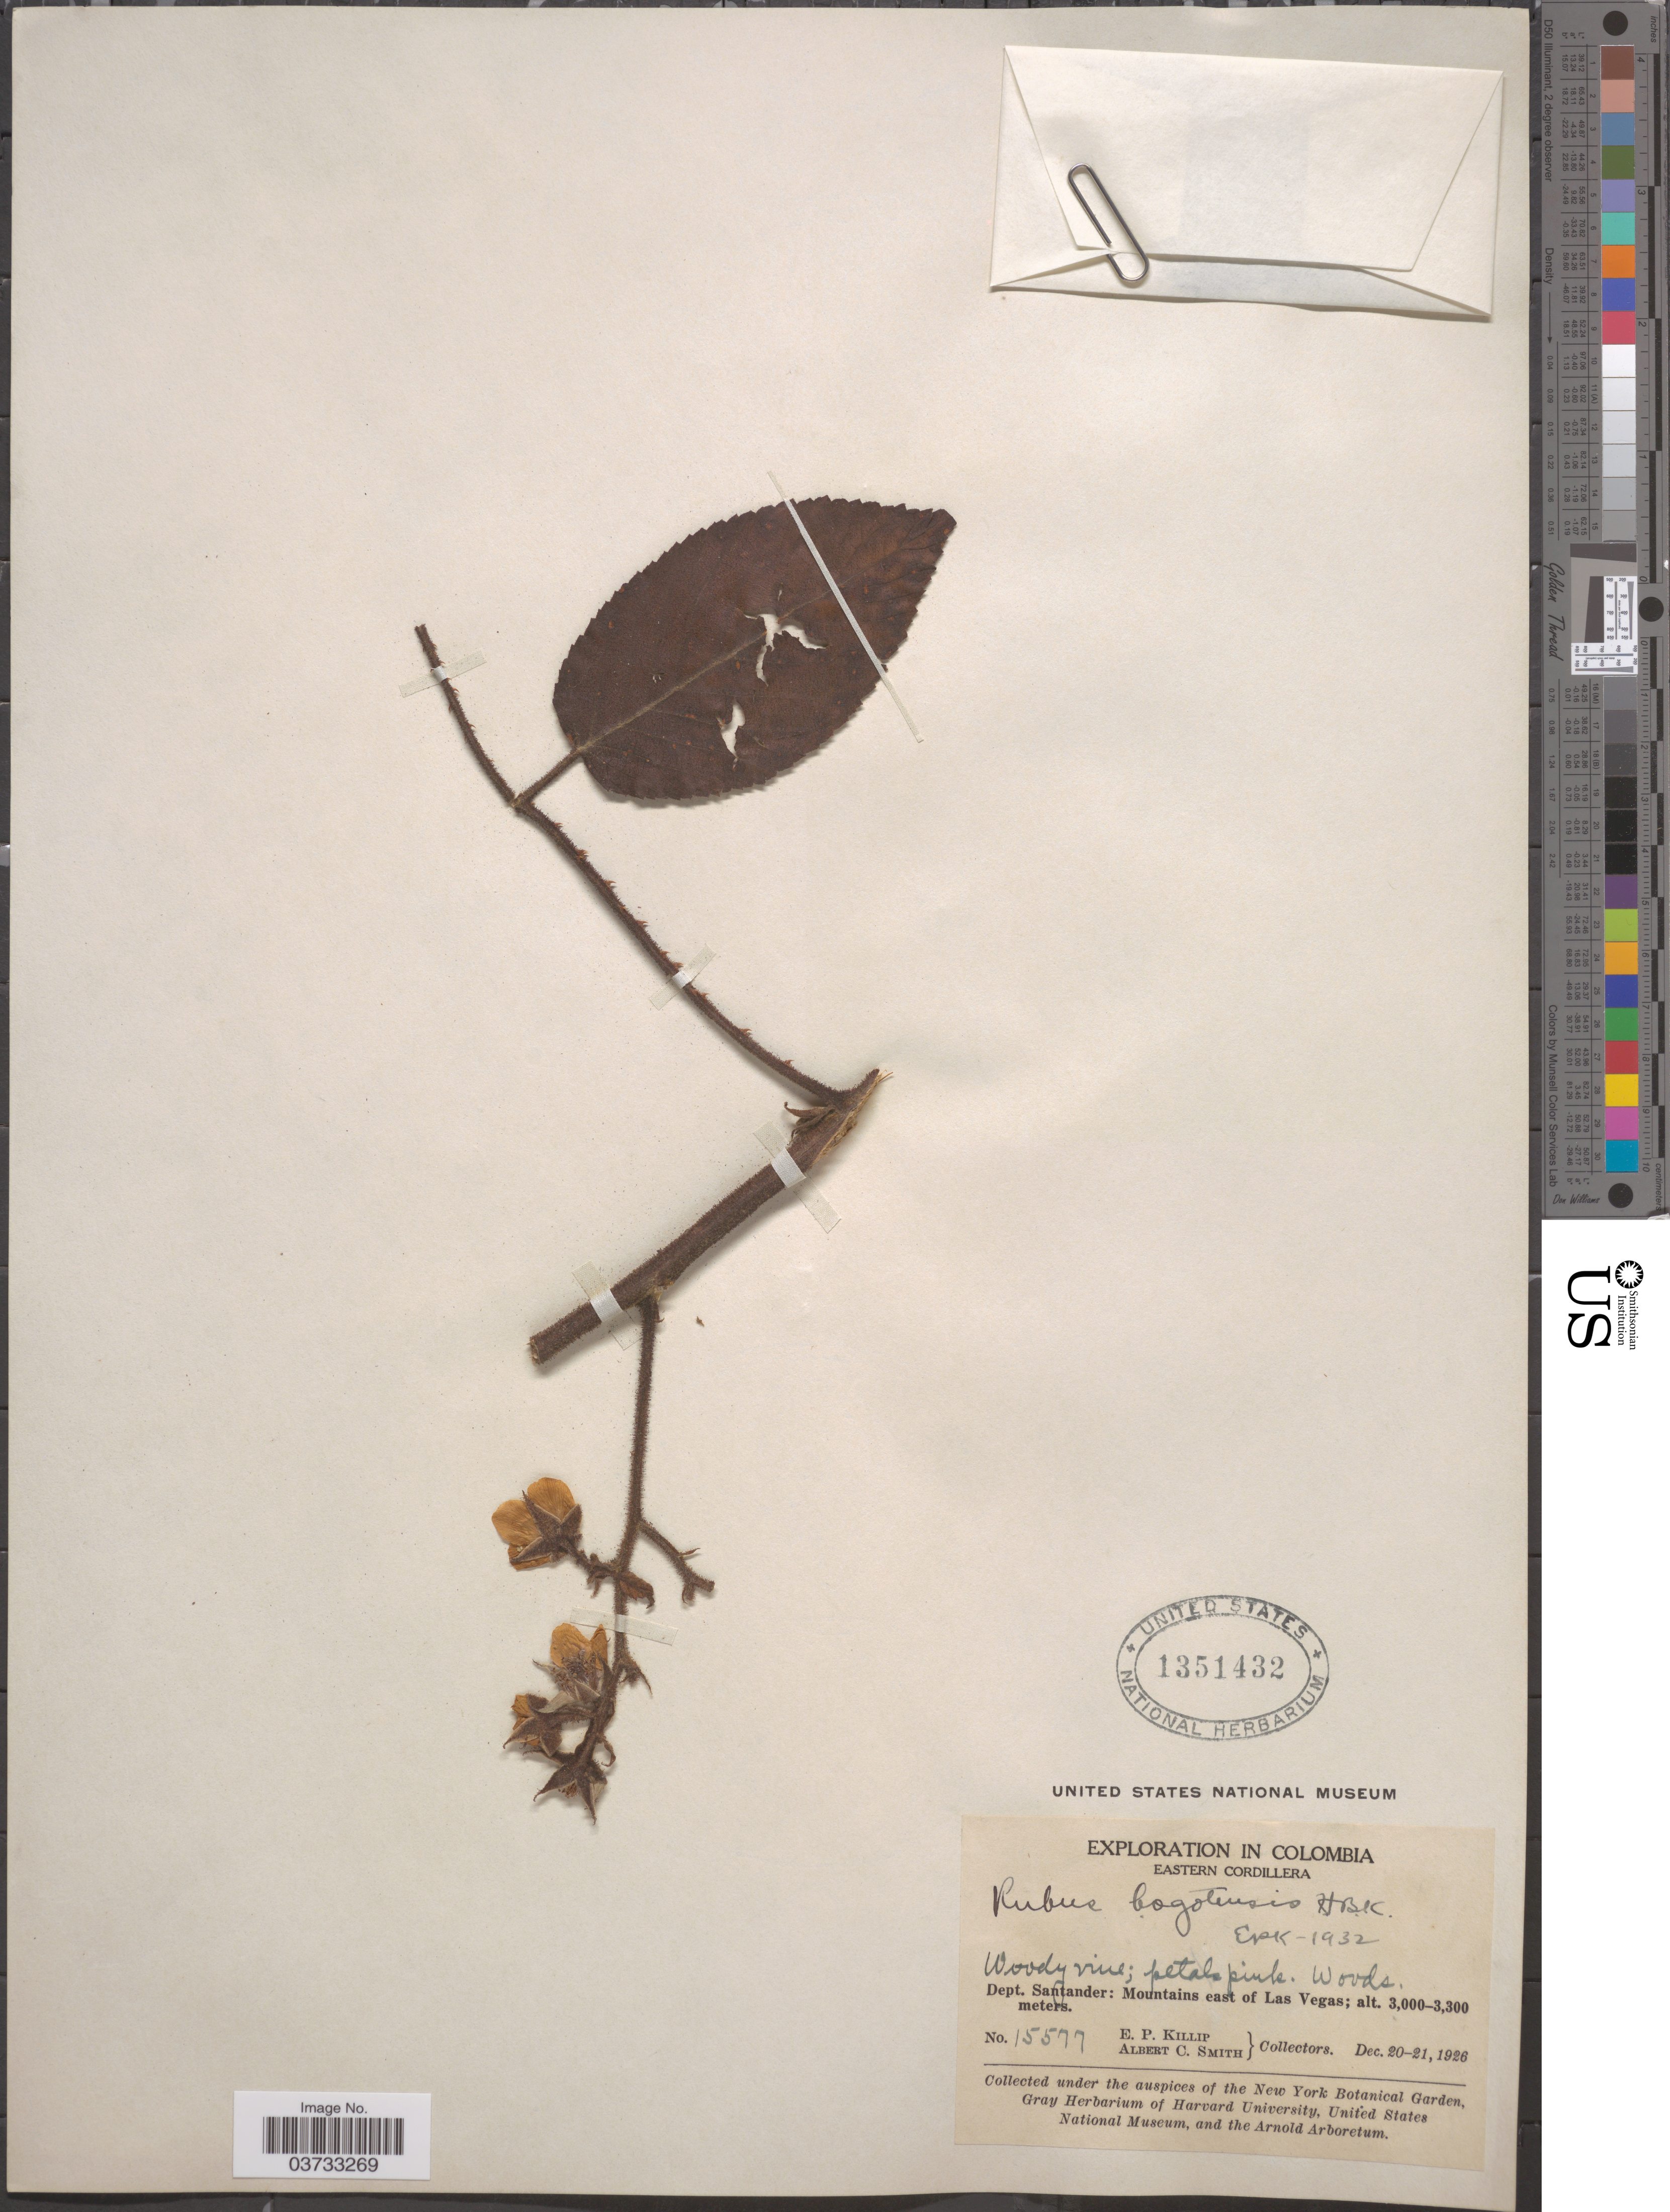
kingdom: Plantae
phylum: Tracheophyta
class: Magnoliopsida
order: Rosales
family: Rosaceae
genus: Rubus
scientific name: Rubus bogotensis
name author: Kunth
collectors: E. P. Killip & A. C. Smith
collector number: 15577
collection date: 1926-12-20/1926-12-21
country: Colombia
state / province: Santander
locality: Eastern Cordillera. Dept. Santander: Mountains east of Las Vegas.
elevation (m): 3000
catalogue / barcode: US 1351432